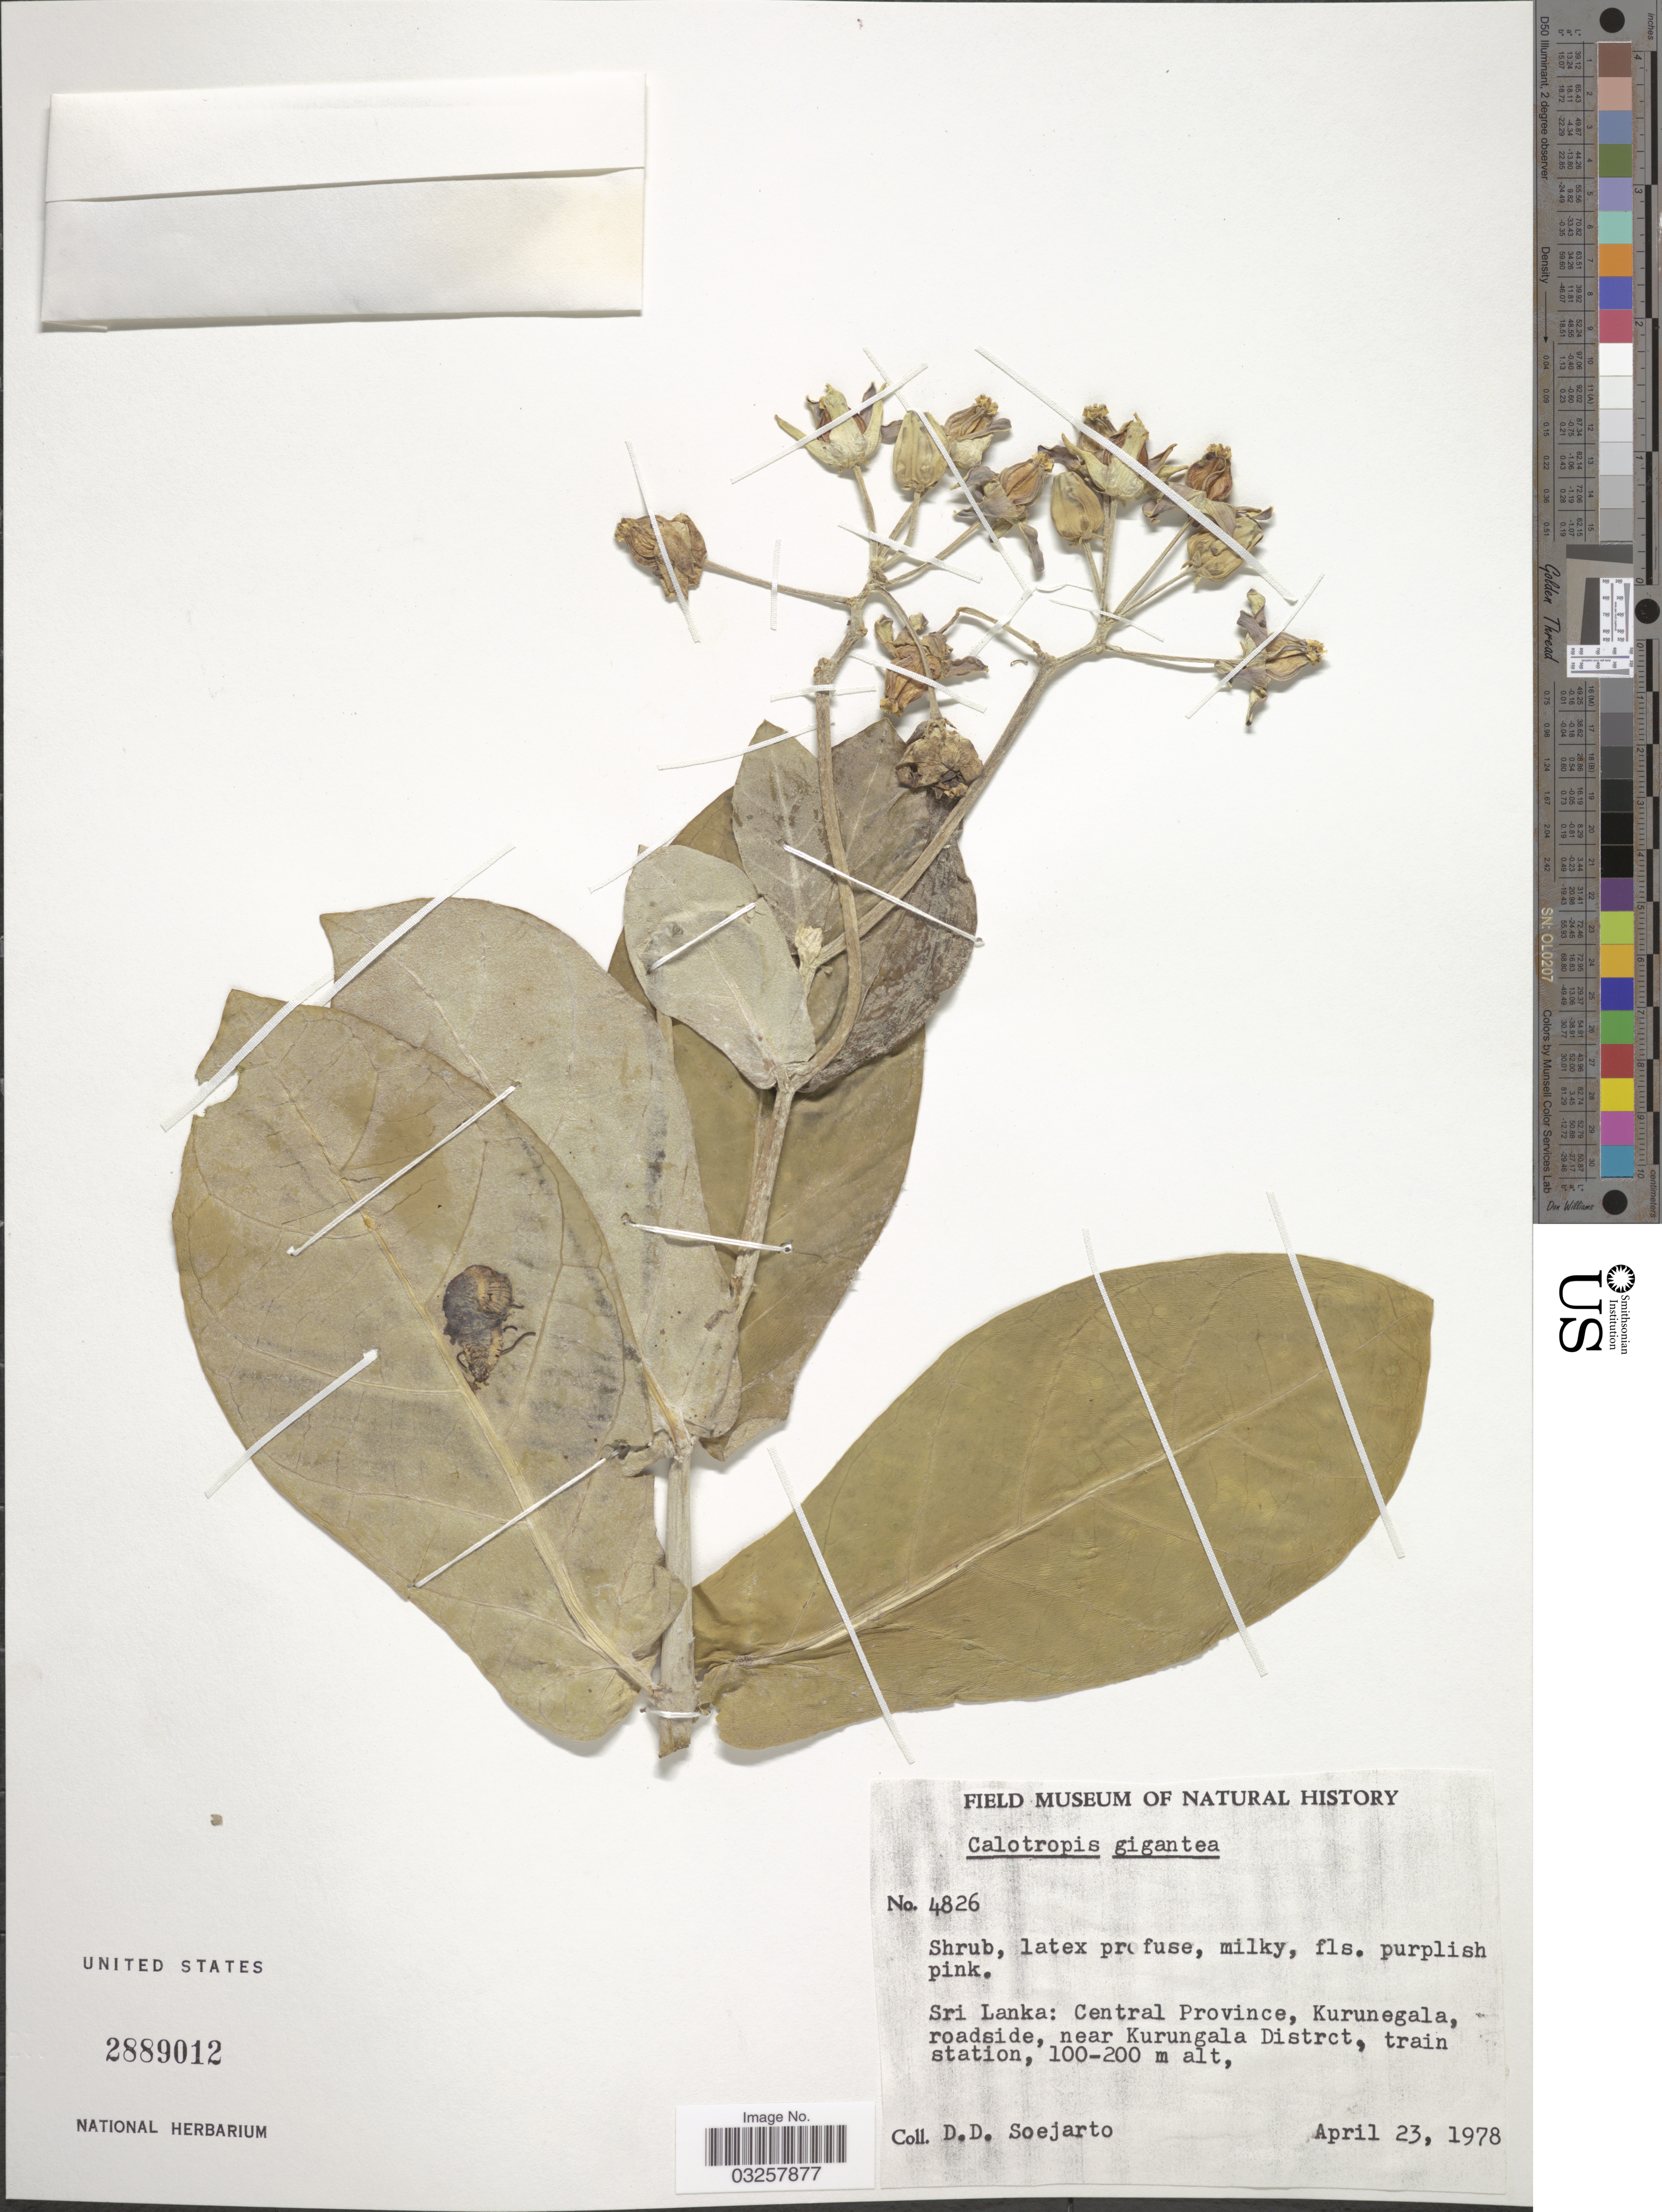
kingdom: Plantae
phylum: Tracheophyta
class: Magnoliopsida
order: Gentianales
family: Apocynaceae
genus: Calotropis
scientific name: Calotropis gigantea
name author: (L.) W.T. Aiton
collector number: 4826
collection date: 1978-04-23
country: Sri Lanka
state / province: Central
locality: Kurunegala, roadside, near Kurungala Distrct, train station.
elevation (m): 100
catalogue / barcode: US 2889012